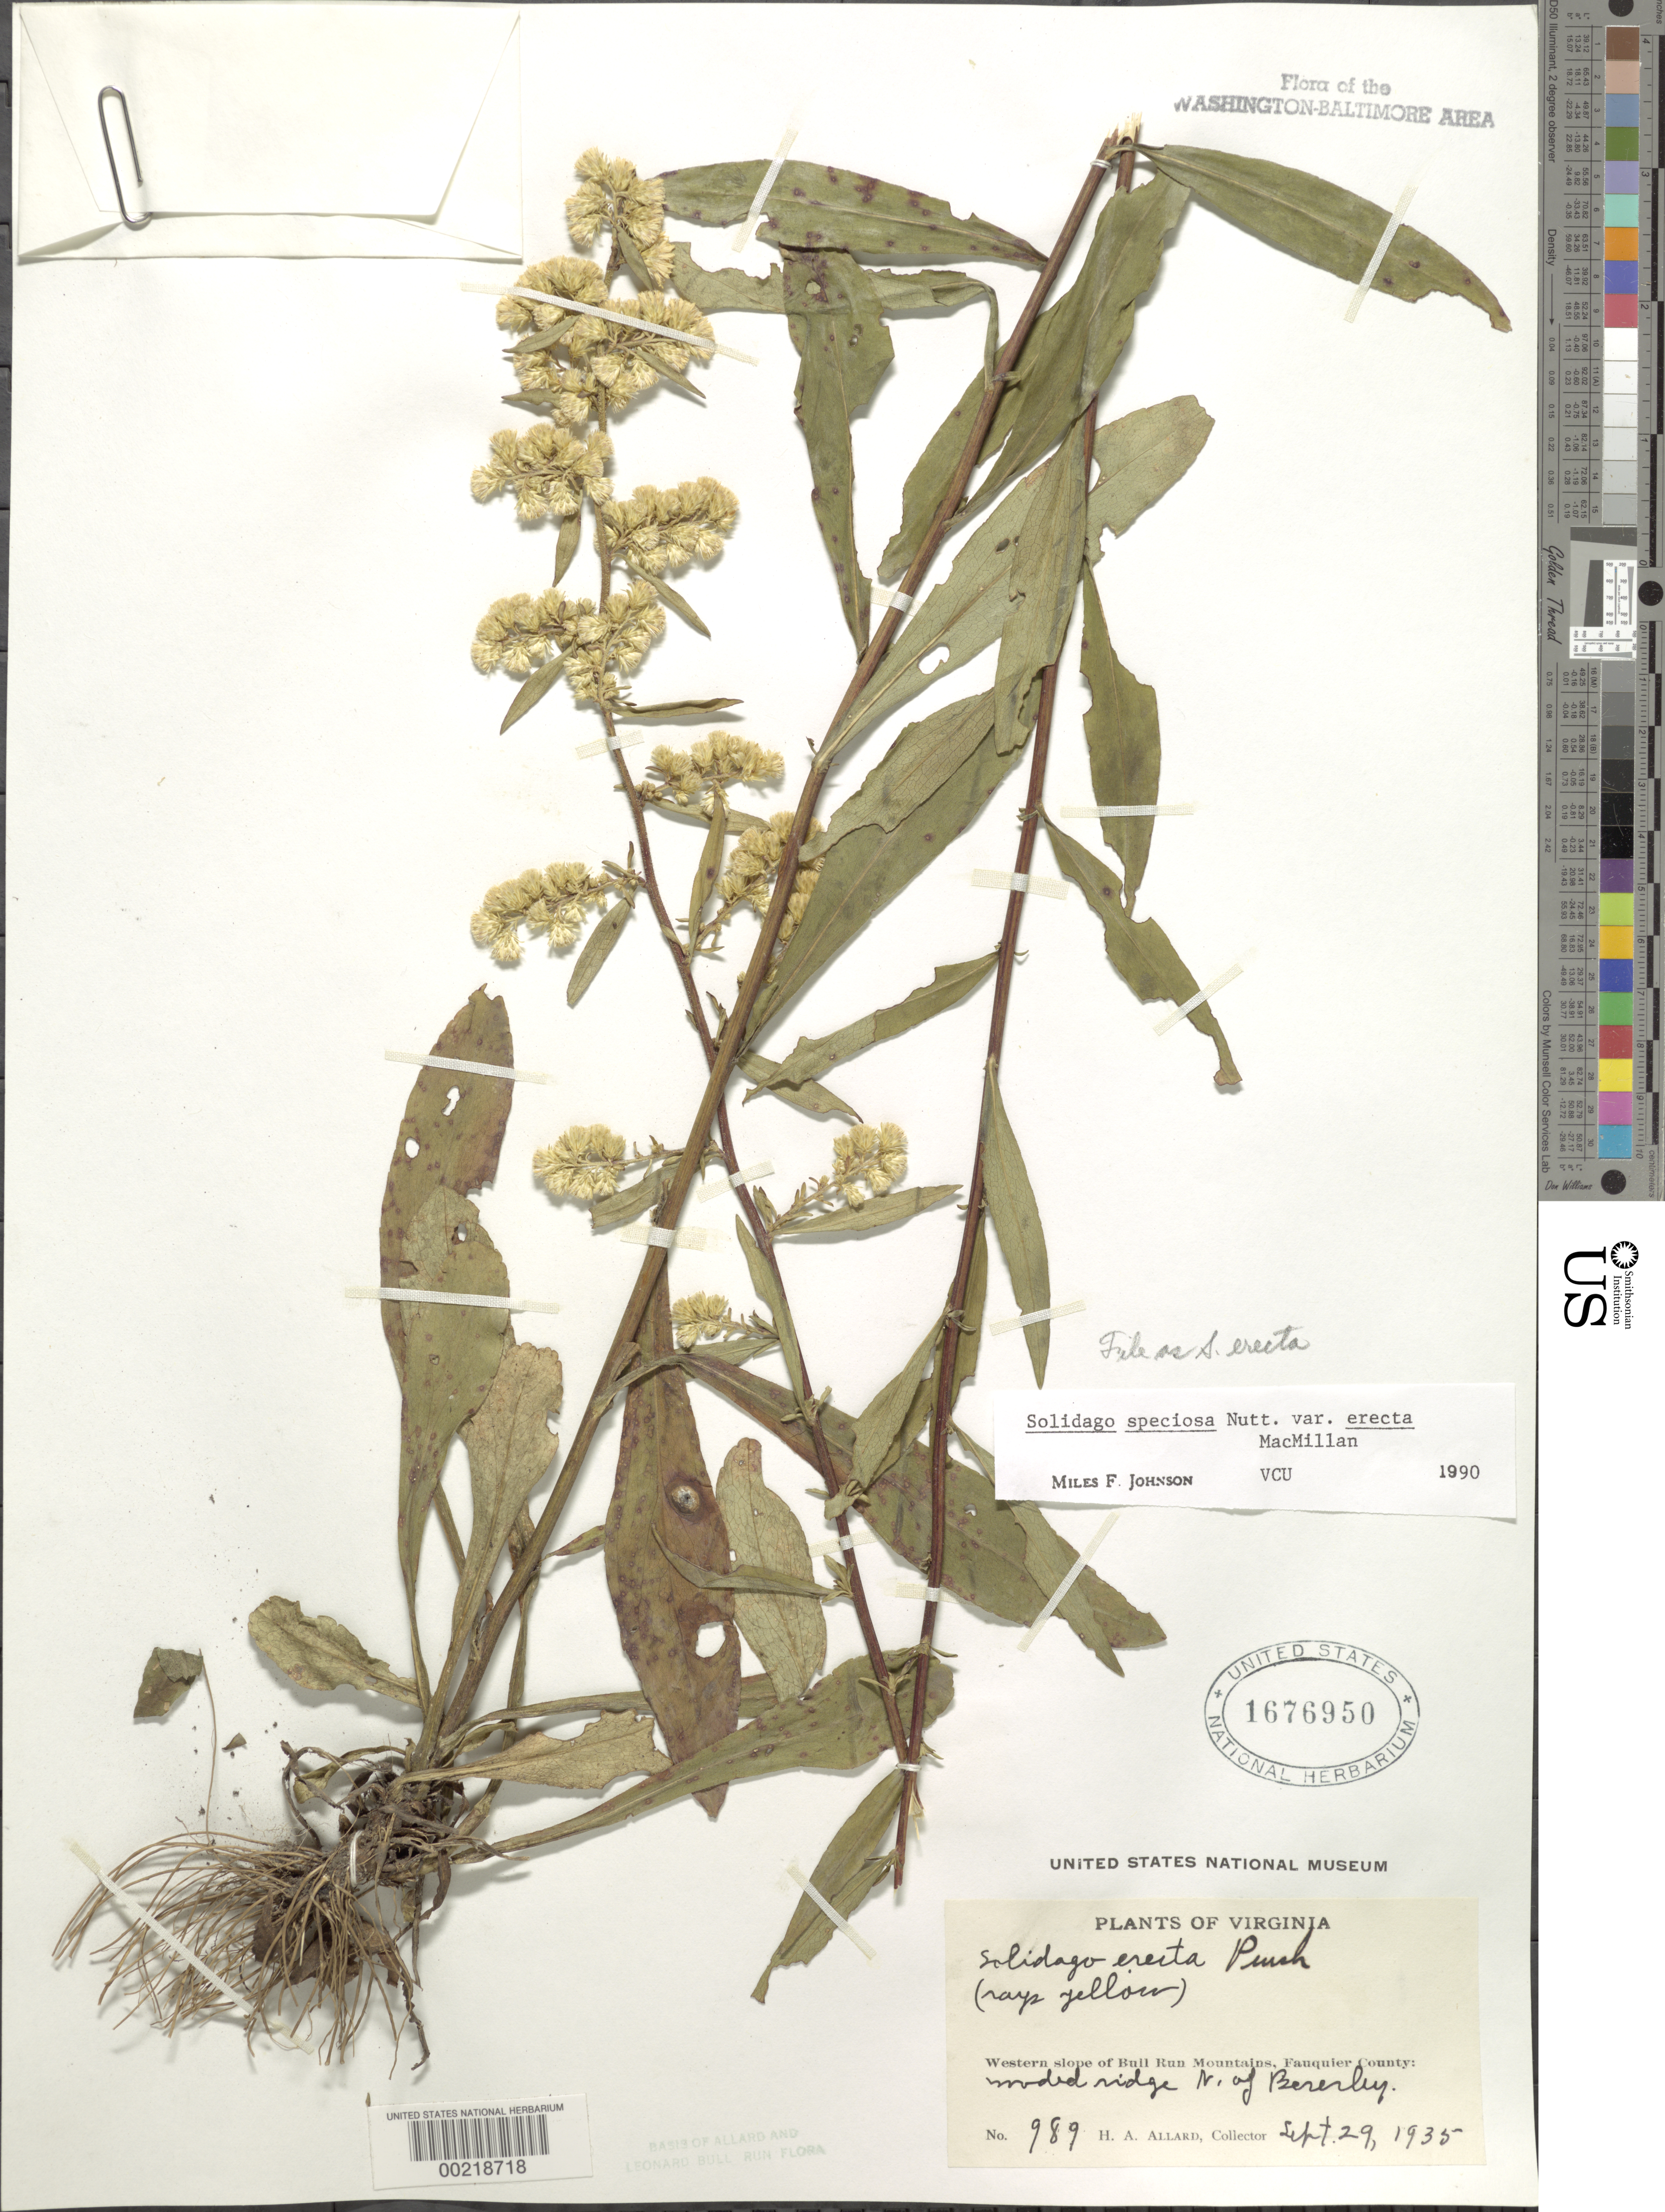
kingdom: Plantae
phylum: Tracheophyta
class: Magnoliopsida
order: Asterales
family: Asteraceae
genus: Solidago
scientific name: Solidago speciosa var. erecta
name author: (Pursh) MacMill.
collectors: H. A. Allard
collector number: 989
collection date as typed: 29 Sep 1935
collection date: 1935-09-29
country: United States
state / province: Virginia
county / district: Fauquier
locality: North of Beverley Bull Run Mts.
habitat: Wooded ridge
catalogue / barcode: US 1676950